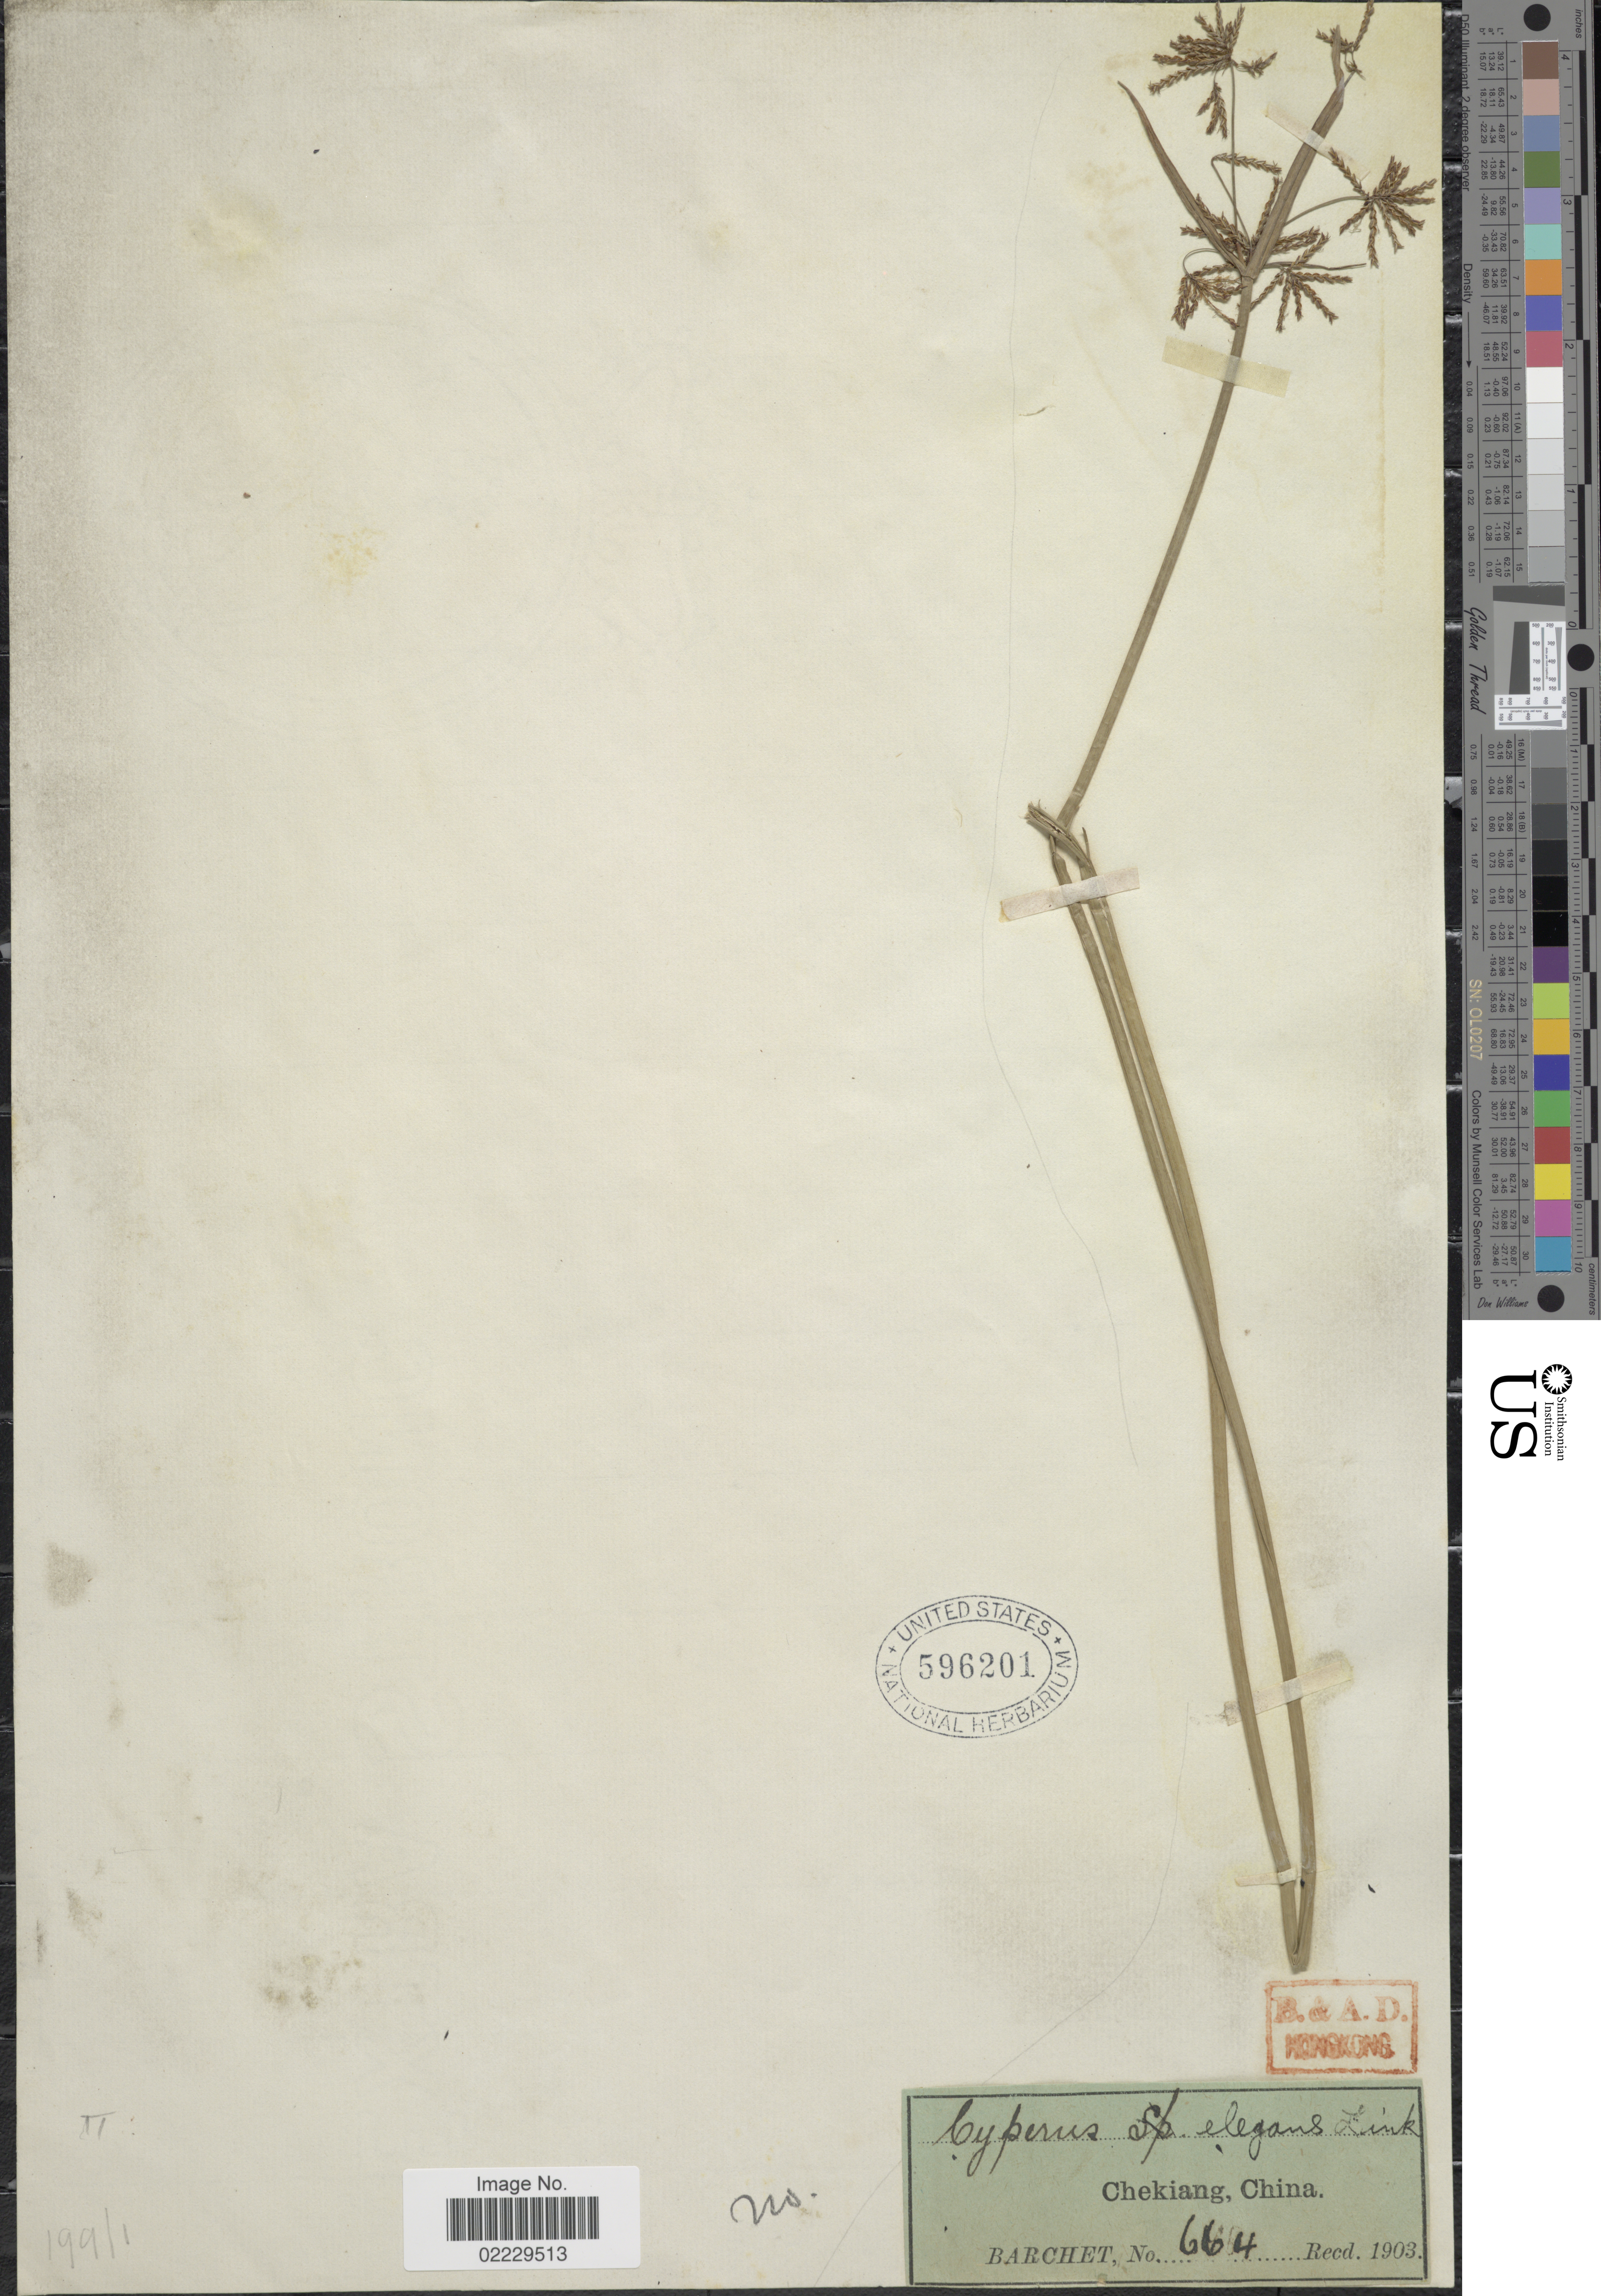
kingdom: Plantae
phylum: Tracheophyta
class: Liliopsida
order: Poales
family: Cyperaceae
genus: Cyperus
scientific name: Cyperus malaccensis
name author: Lam.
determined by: Strong, Mark T., (BOT), Smithsonian Institution - National Museum of Natural History (UNITED STATES)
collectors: Barchet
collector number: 664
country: China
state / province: Zhejiang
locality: Chekiang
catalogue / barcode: US 596201